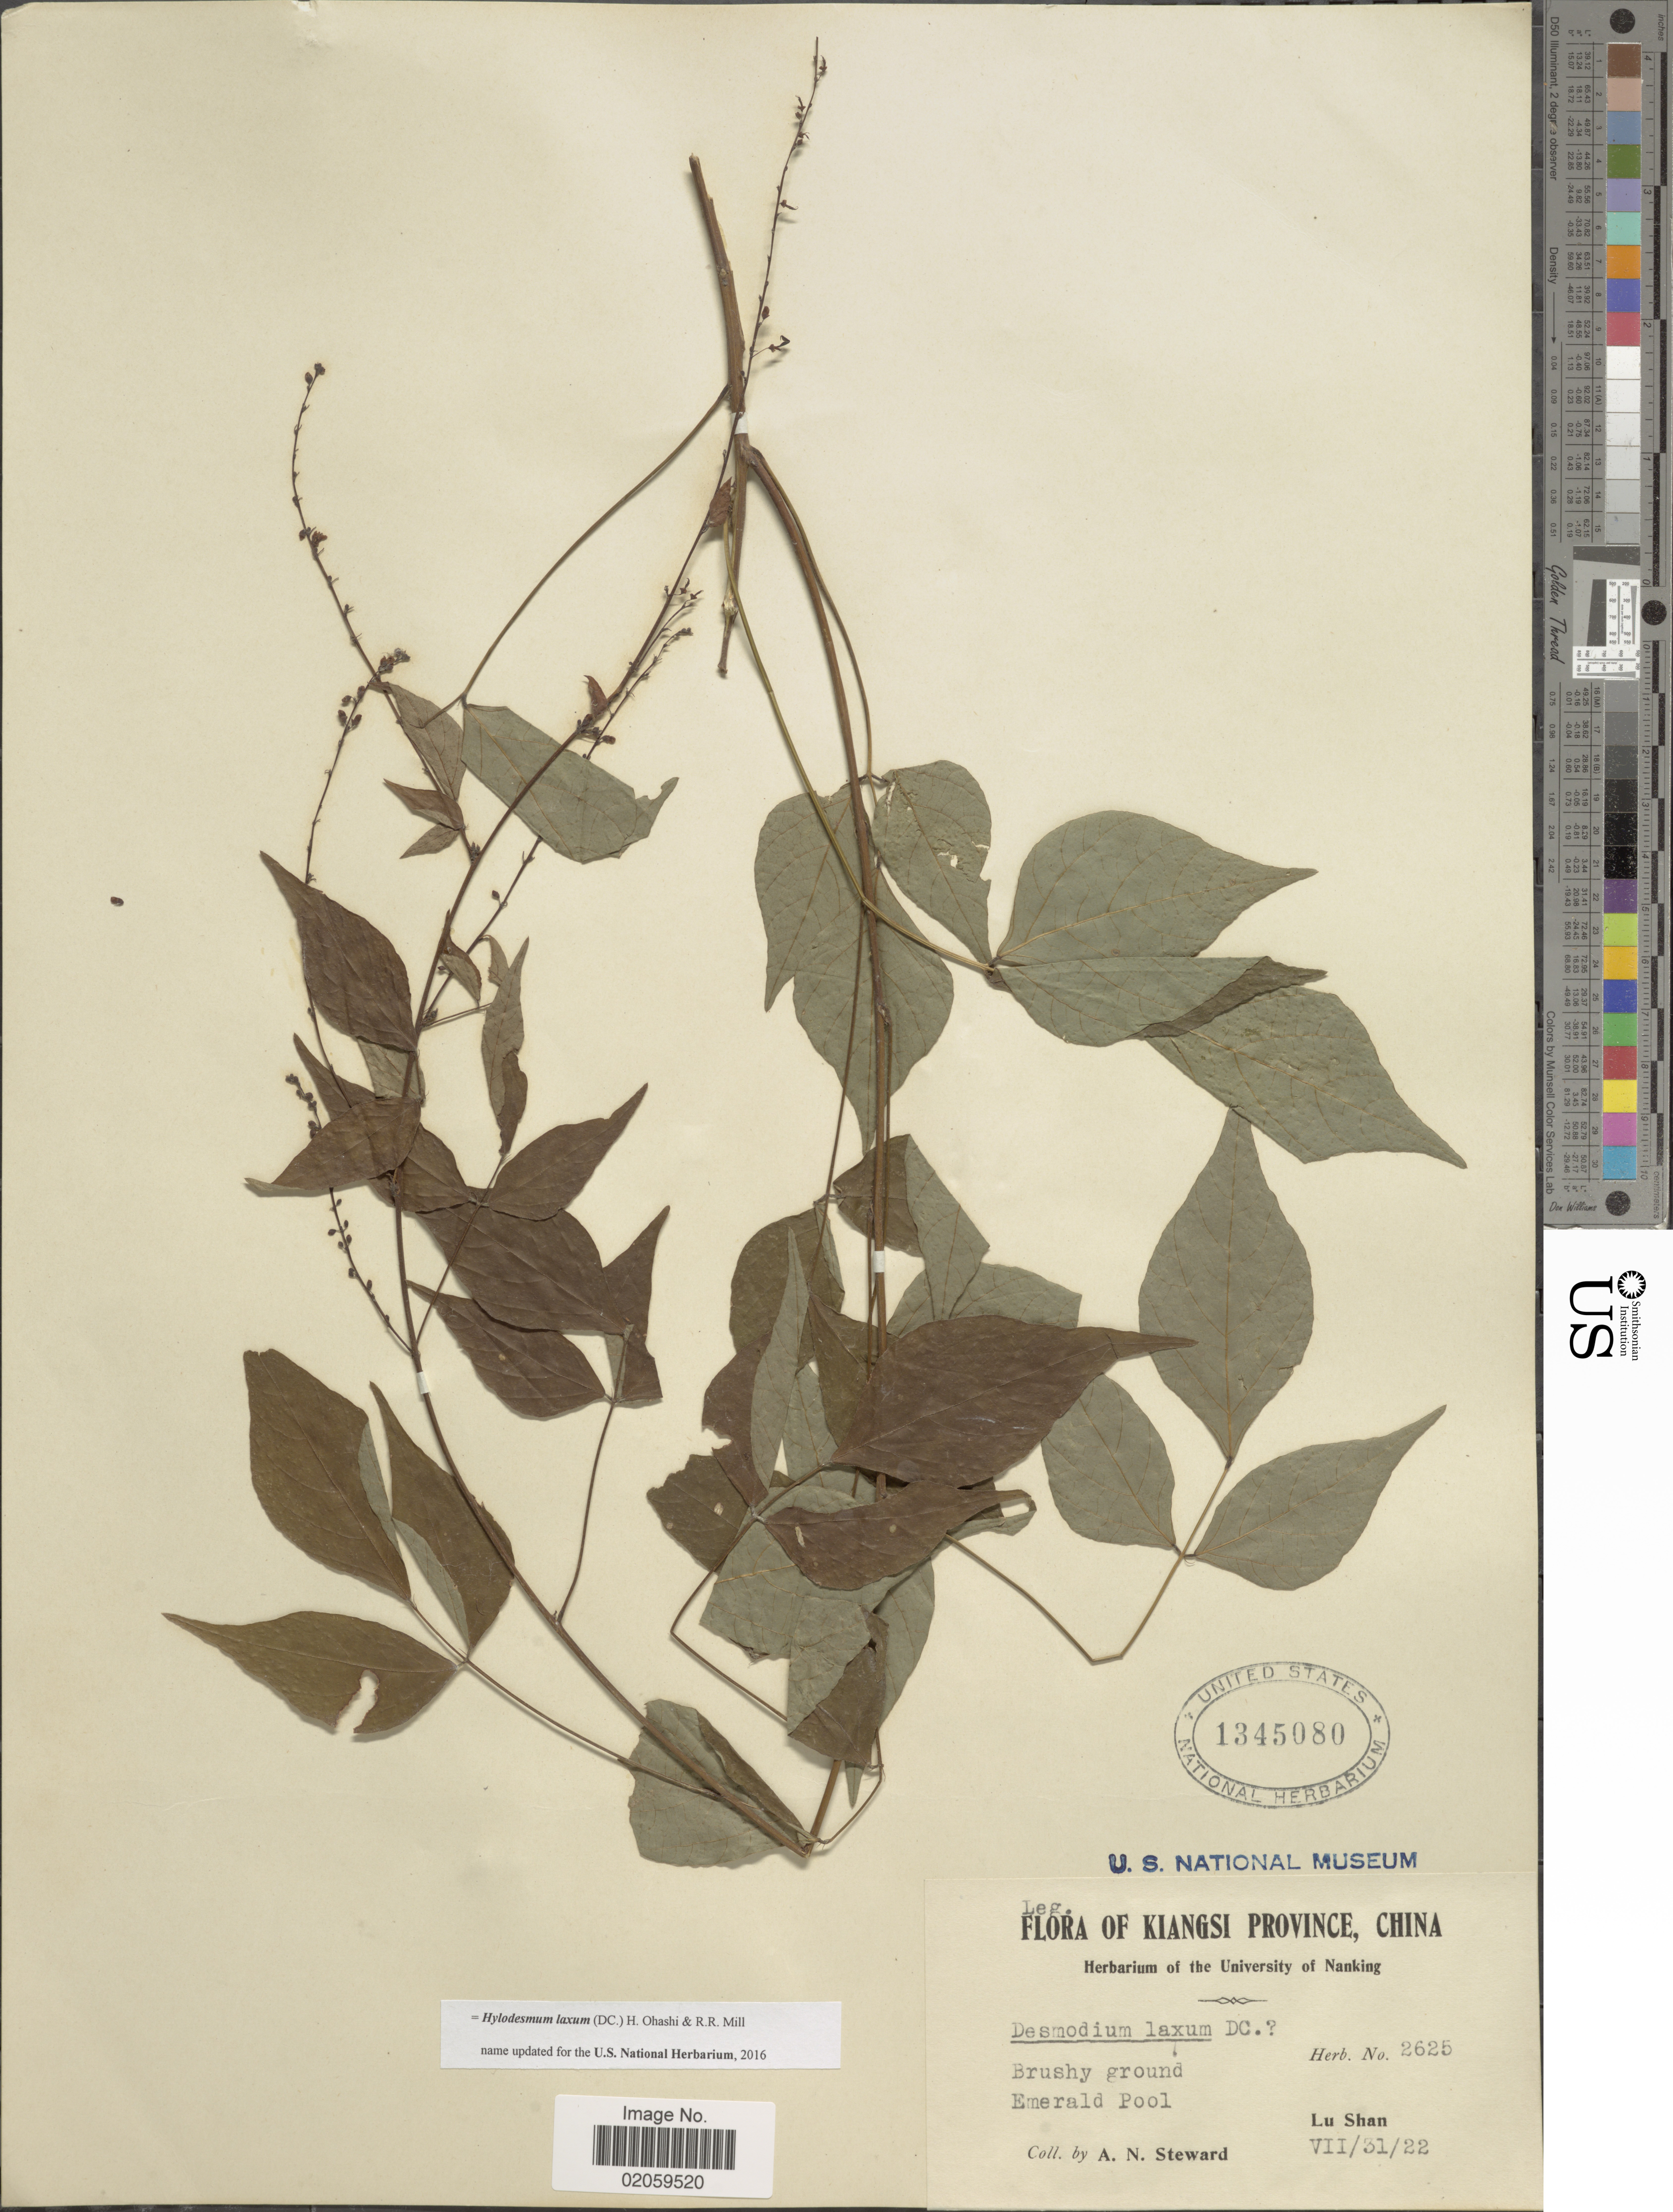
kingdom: Plantae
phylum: Tracheophyta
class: Magnoliopsida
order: Fabales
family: Fabaceae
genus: Hylodesmum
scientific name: Hylodesmum laxum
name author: (DC.) H. Ohashi & R.R. Mill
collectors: A. N. Steward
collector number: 2625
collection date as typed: Transcribed d/m/y: 31/7/22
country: China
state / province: Jiangxi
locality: Kiangsi Province, Emerald Pool, Lu Shan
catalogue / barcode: US 1345080